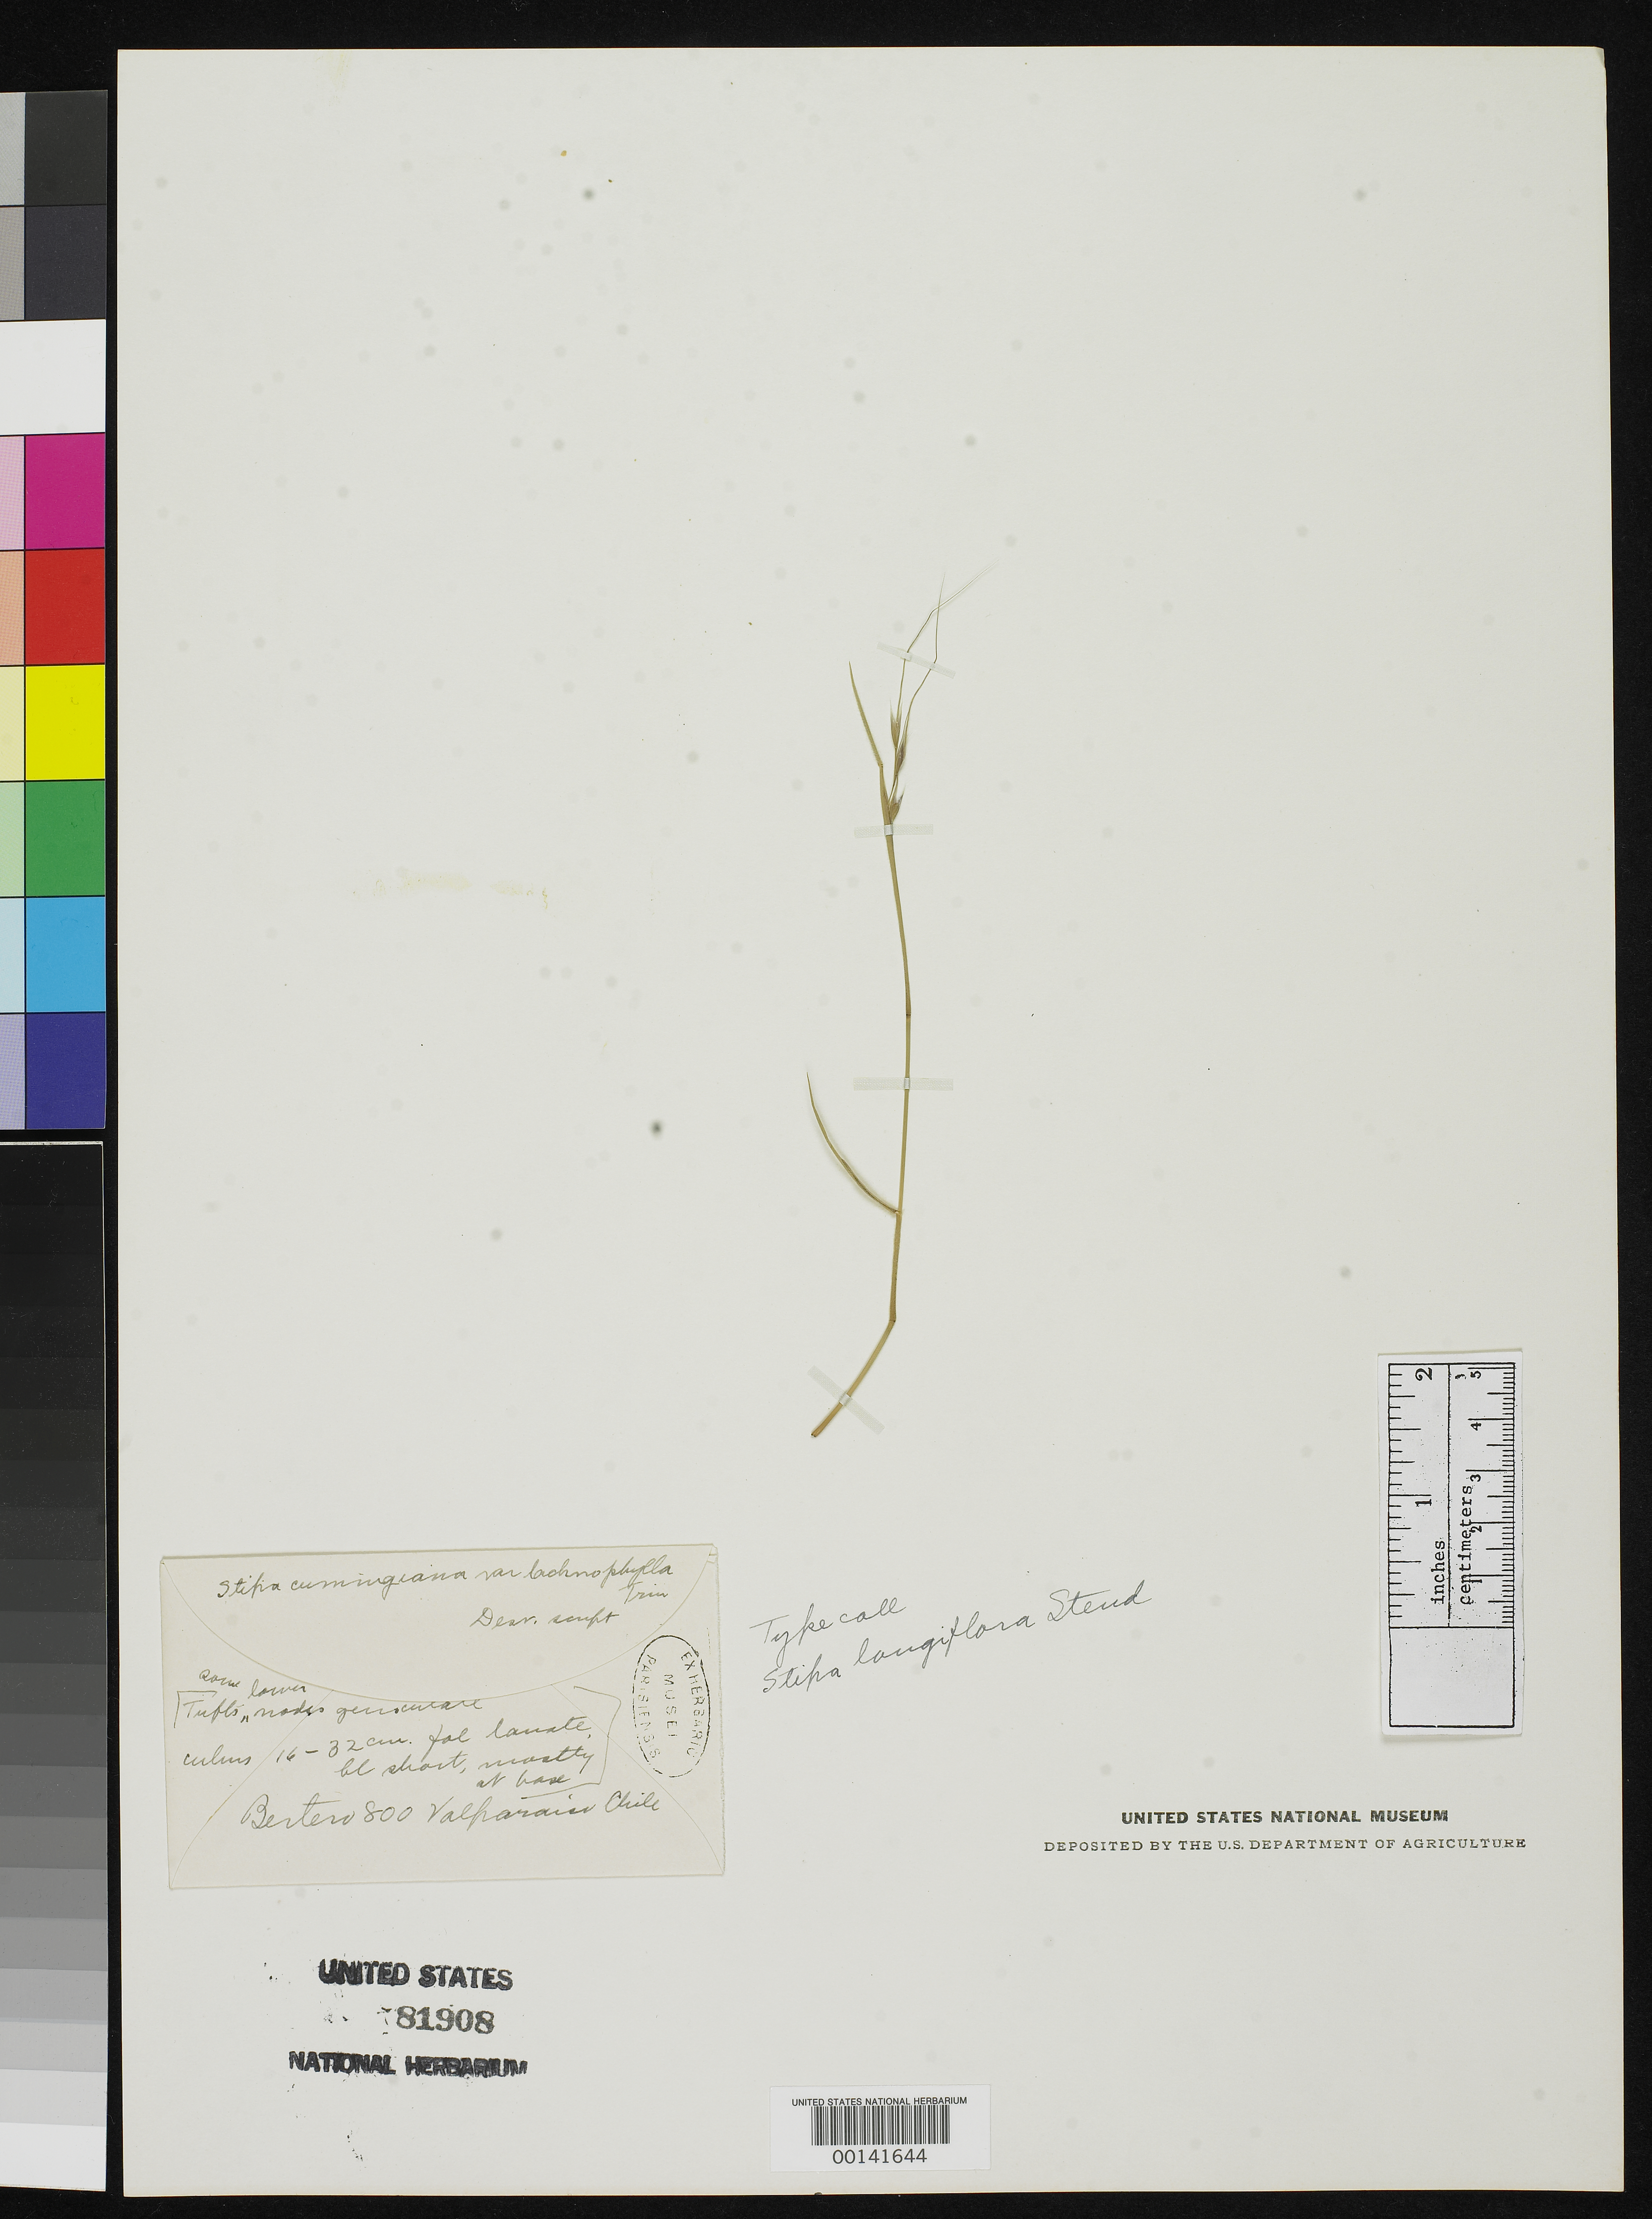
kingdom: Plantae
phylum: Tracheophyta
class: Liliopsida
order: Poales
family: Poaceae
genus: Stipa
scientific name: Stipa longiflora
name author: Steud.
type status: Type Collection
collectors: C. L. G. Bertero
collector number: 800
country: Chile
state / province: Valparaíso (V)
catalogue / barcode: US 81908